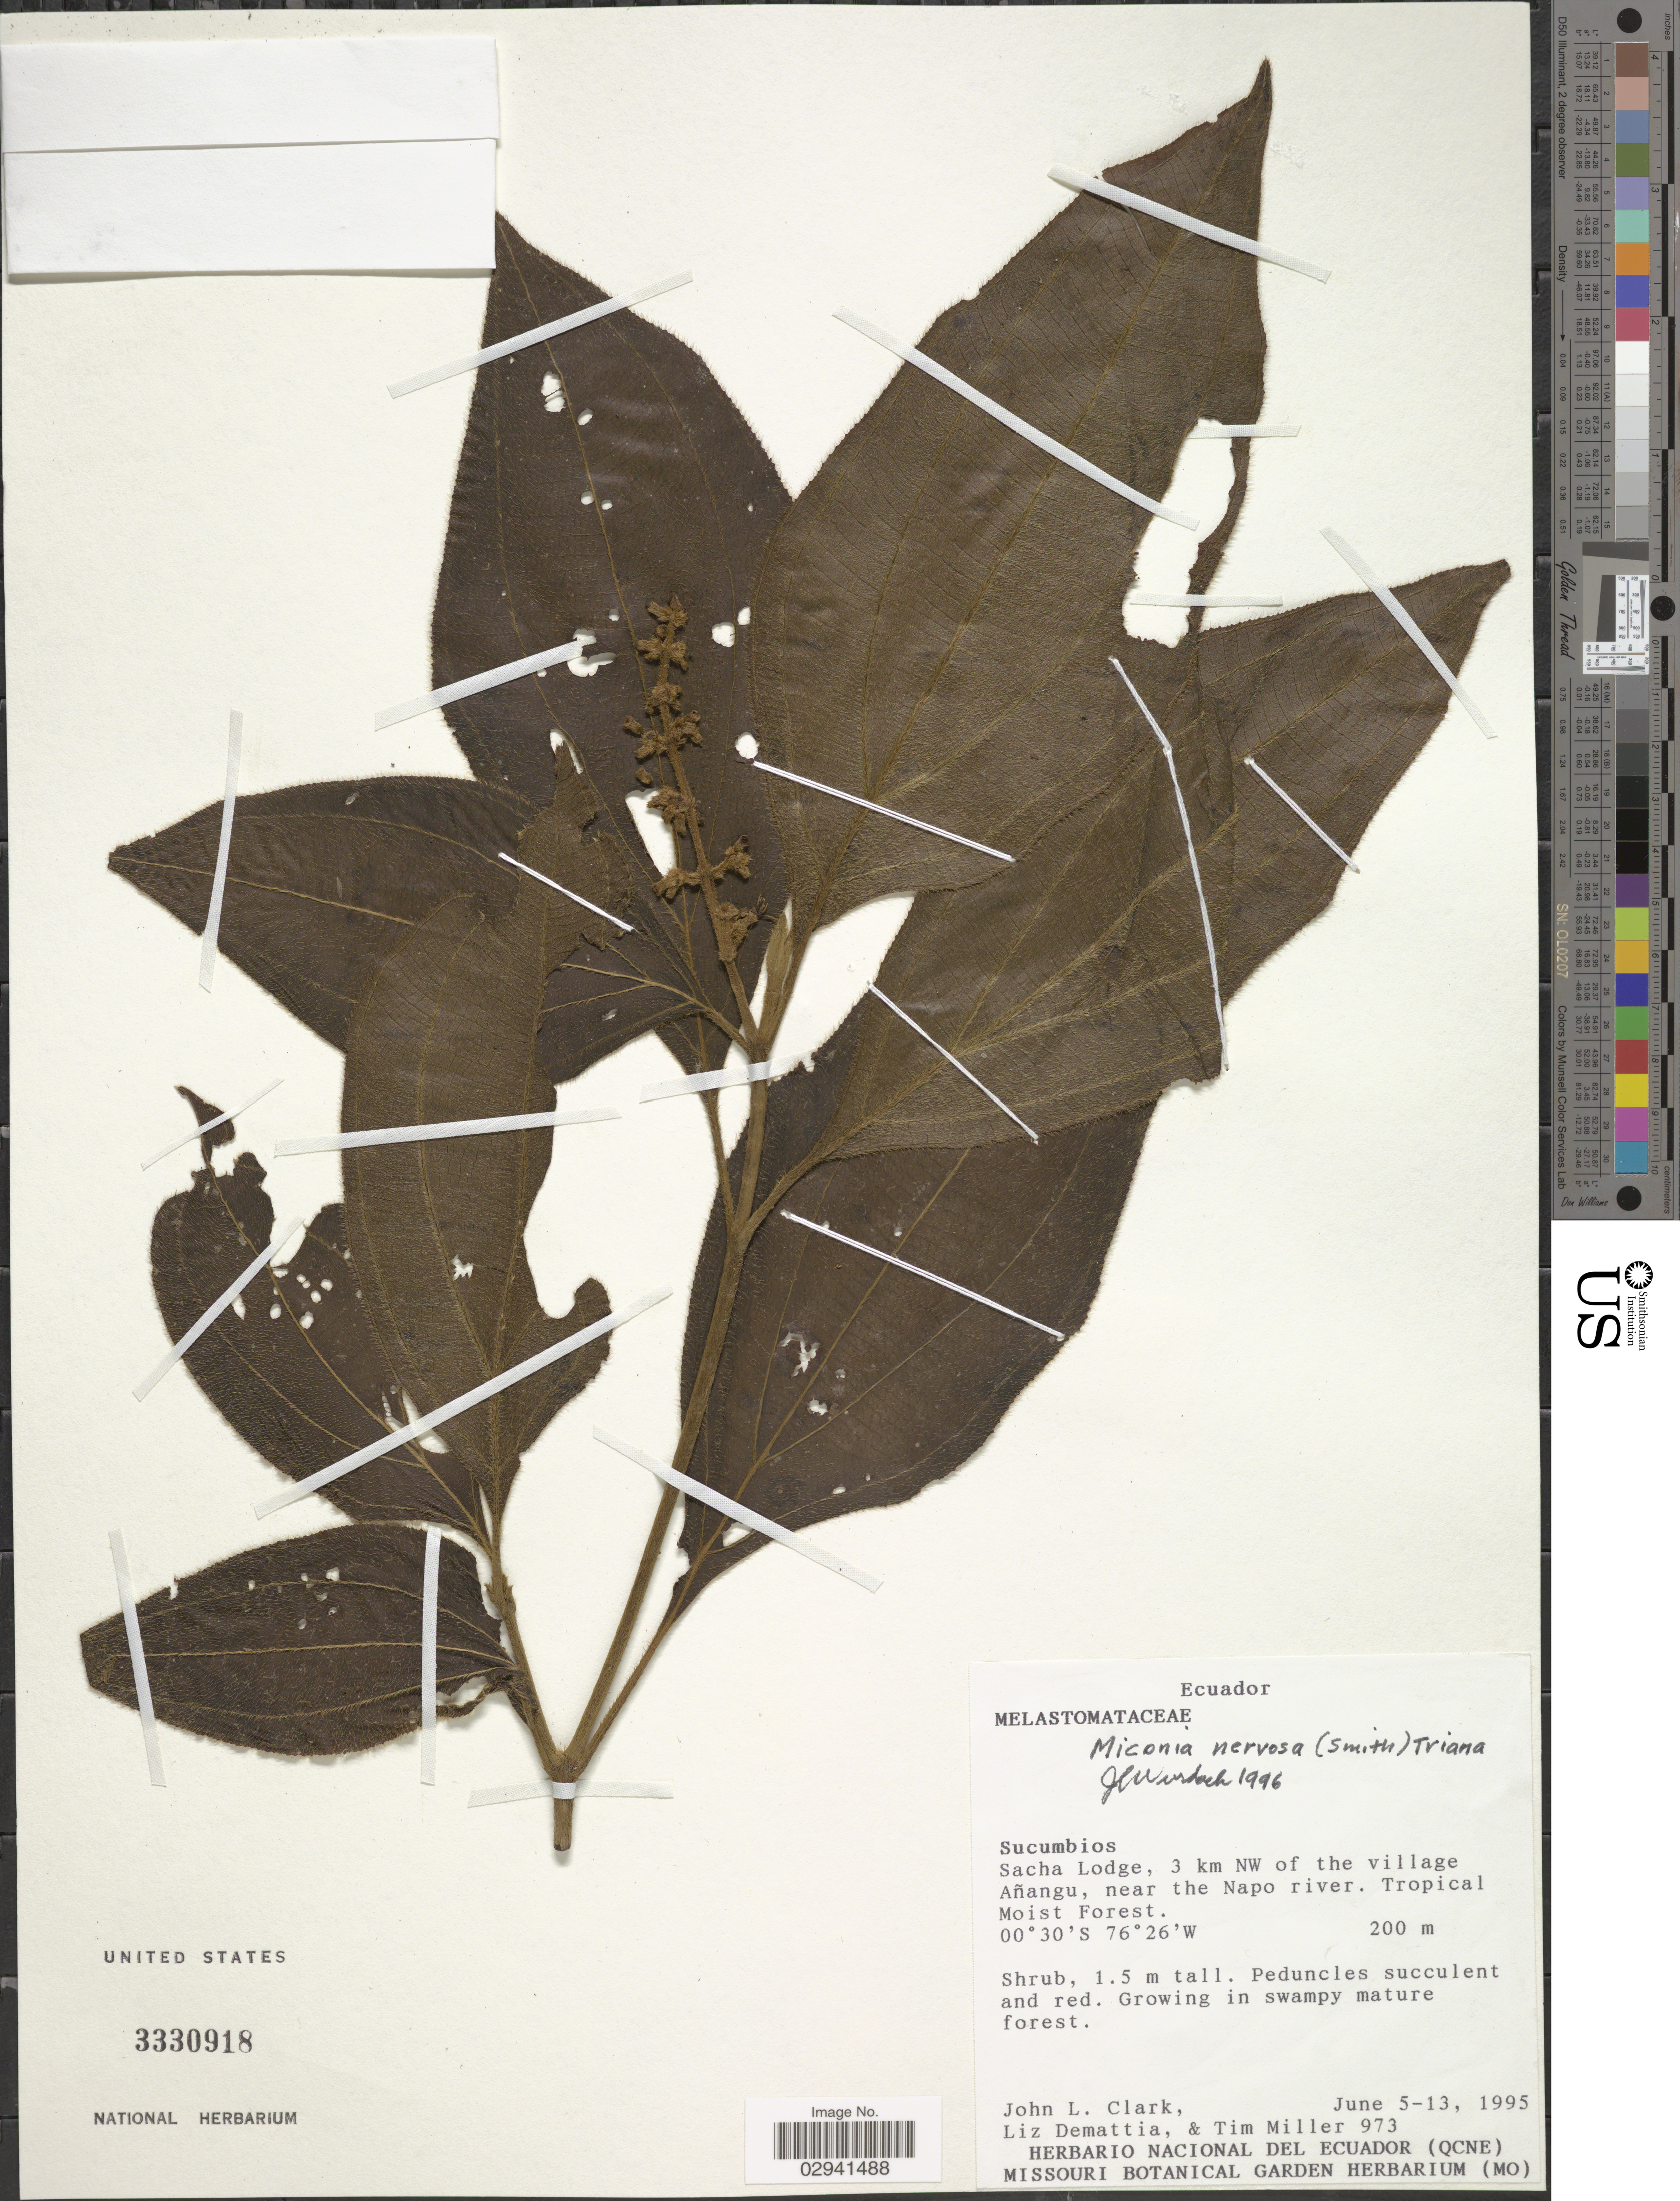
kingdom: Plantae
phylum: Tracheophyta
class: Magnoliopsida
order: Myrtales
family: Melastomataceae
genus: Miconia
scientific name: Miconia nervosa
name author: (Sm.) Triana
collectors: J. L. Clark, L. Demattia & T. Miller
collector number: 973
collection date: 1995-06-05/1995-06-13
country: Ecuador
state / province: Sucumbíos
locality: Sacha Lodge, 3 km NW of the village Añangu, near the Napo river.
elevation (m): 200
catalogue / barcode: US 3330918